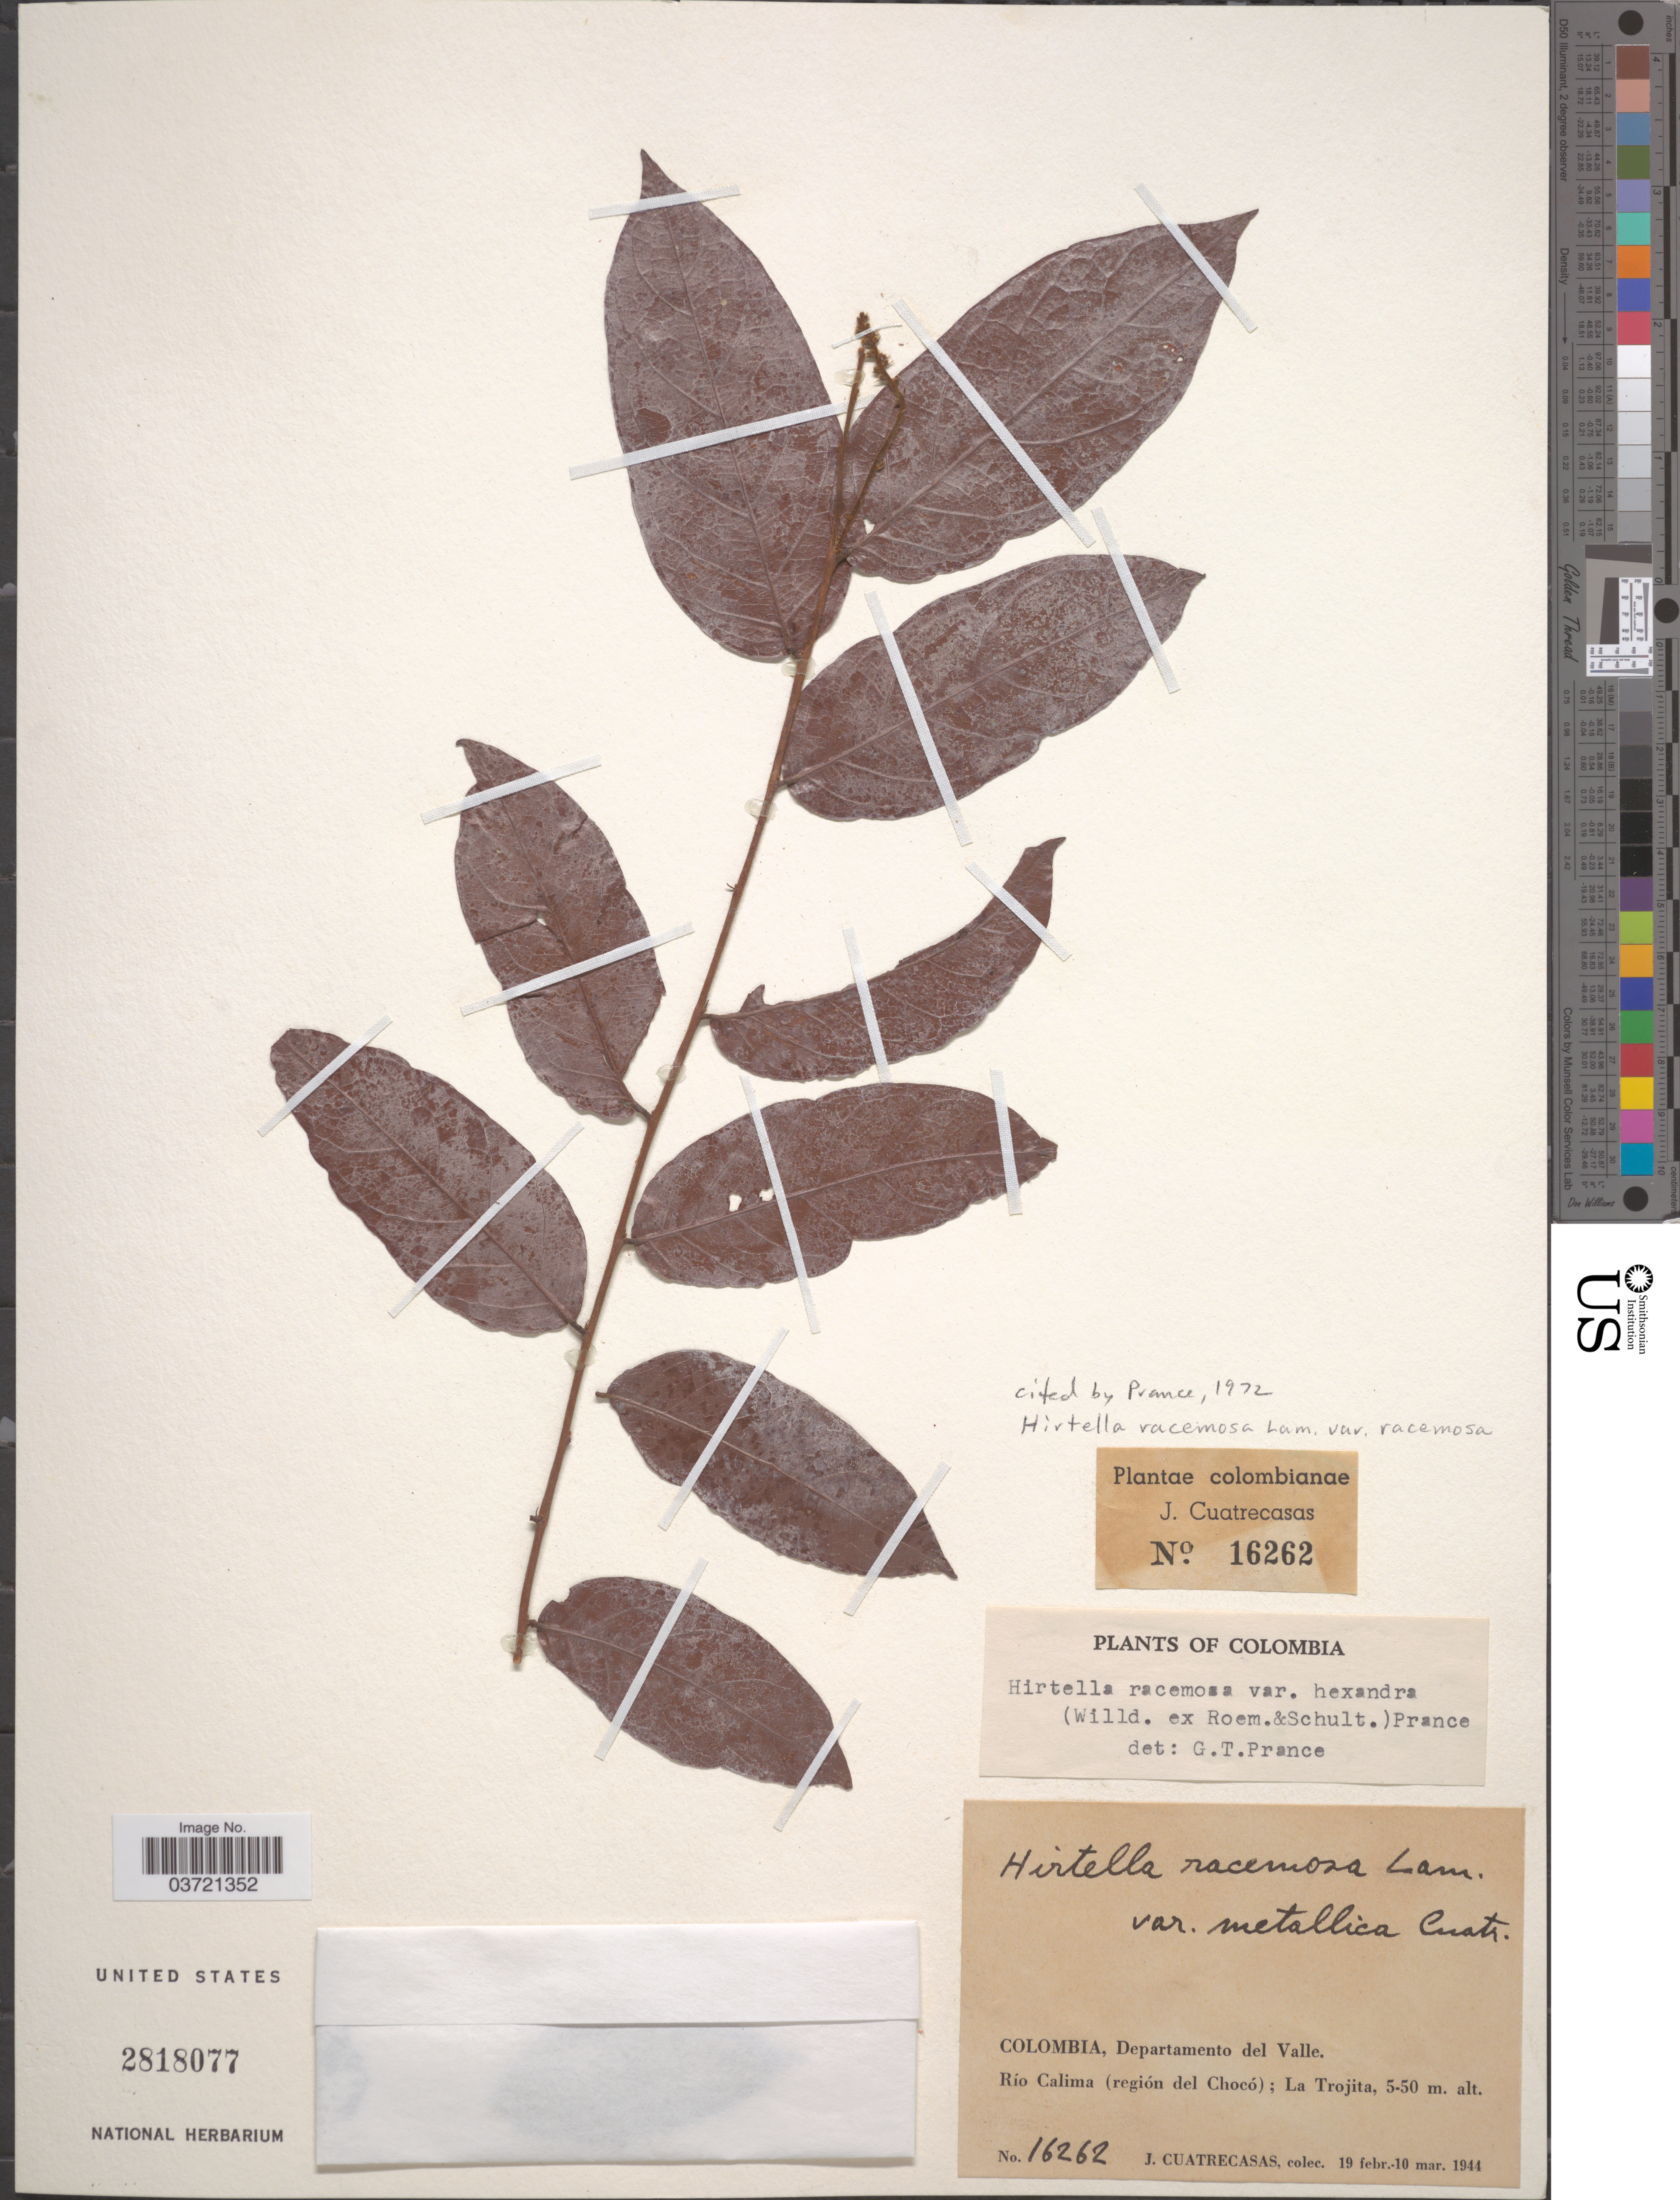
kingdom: Plantae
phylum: Tracheophyta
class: Magnoliopsida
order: Malpighiales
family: Chrysobalanaceae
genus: Hirtella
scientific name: Hirtella racemosa var. racemosa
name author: Lam.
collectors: J. Cuatrecasas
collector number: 16262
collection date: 1944-02-19/1944-03-10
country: Colombia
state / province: Valle del Cauca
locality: Departamento del Valle. Río Calima (región del Chocó); La Trojita.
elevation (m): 5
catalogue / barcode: US 2818077